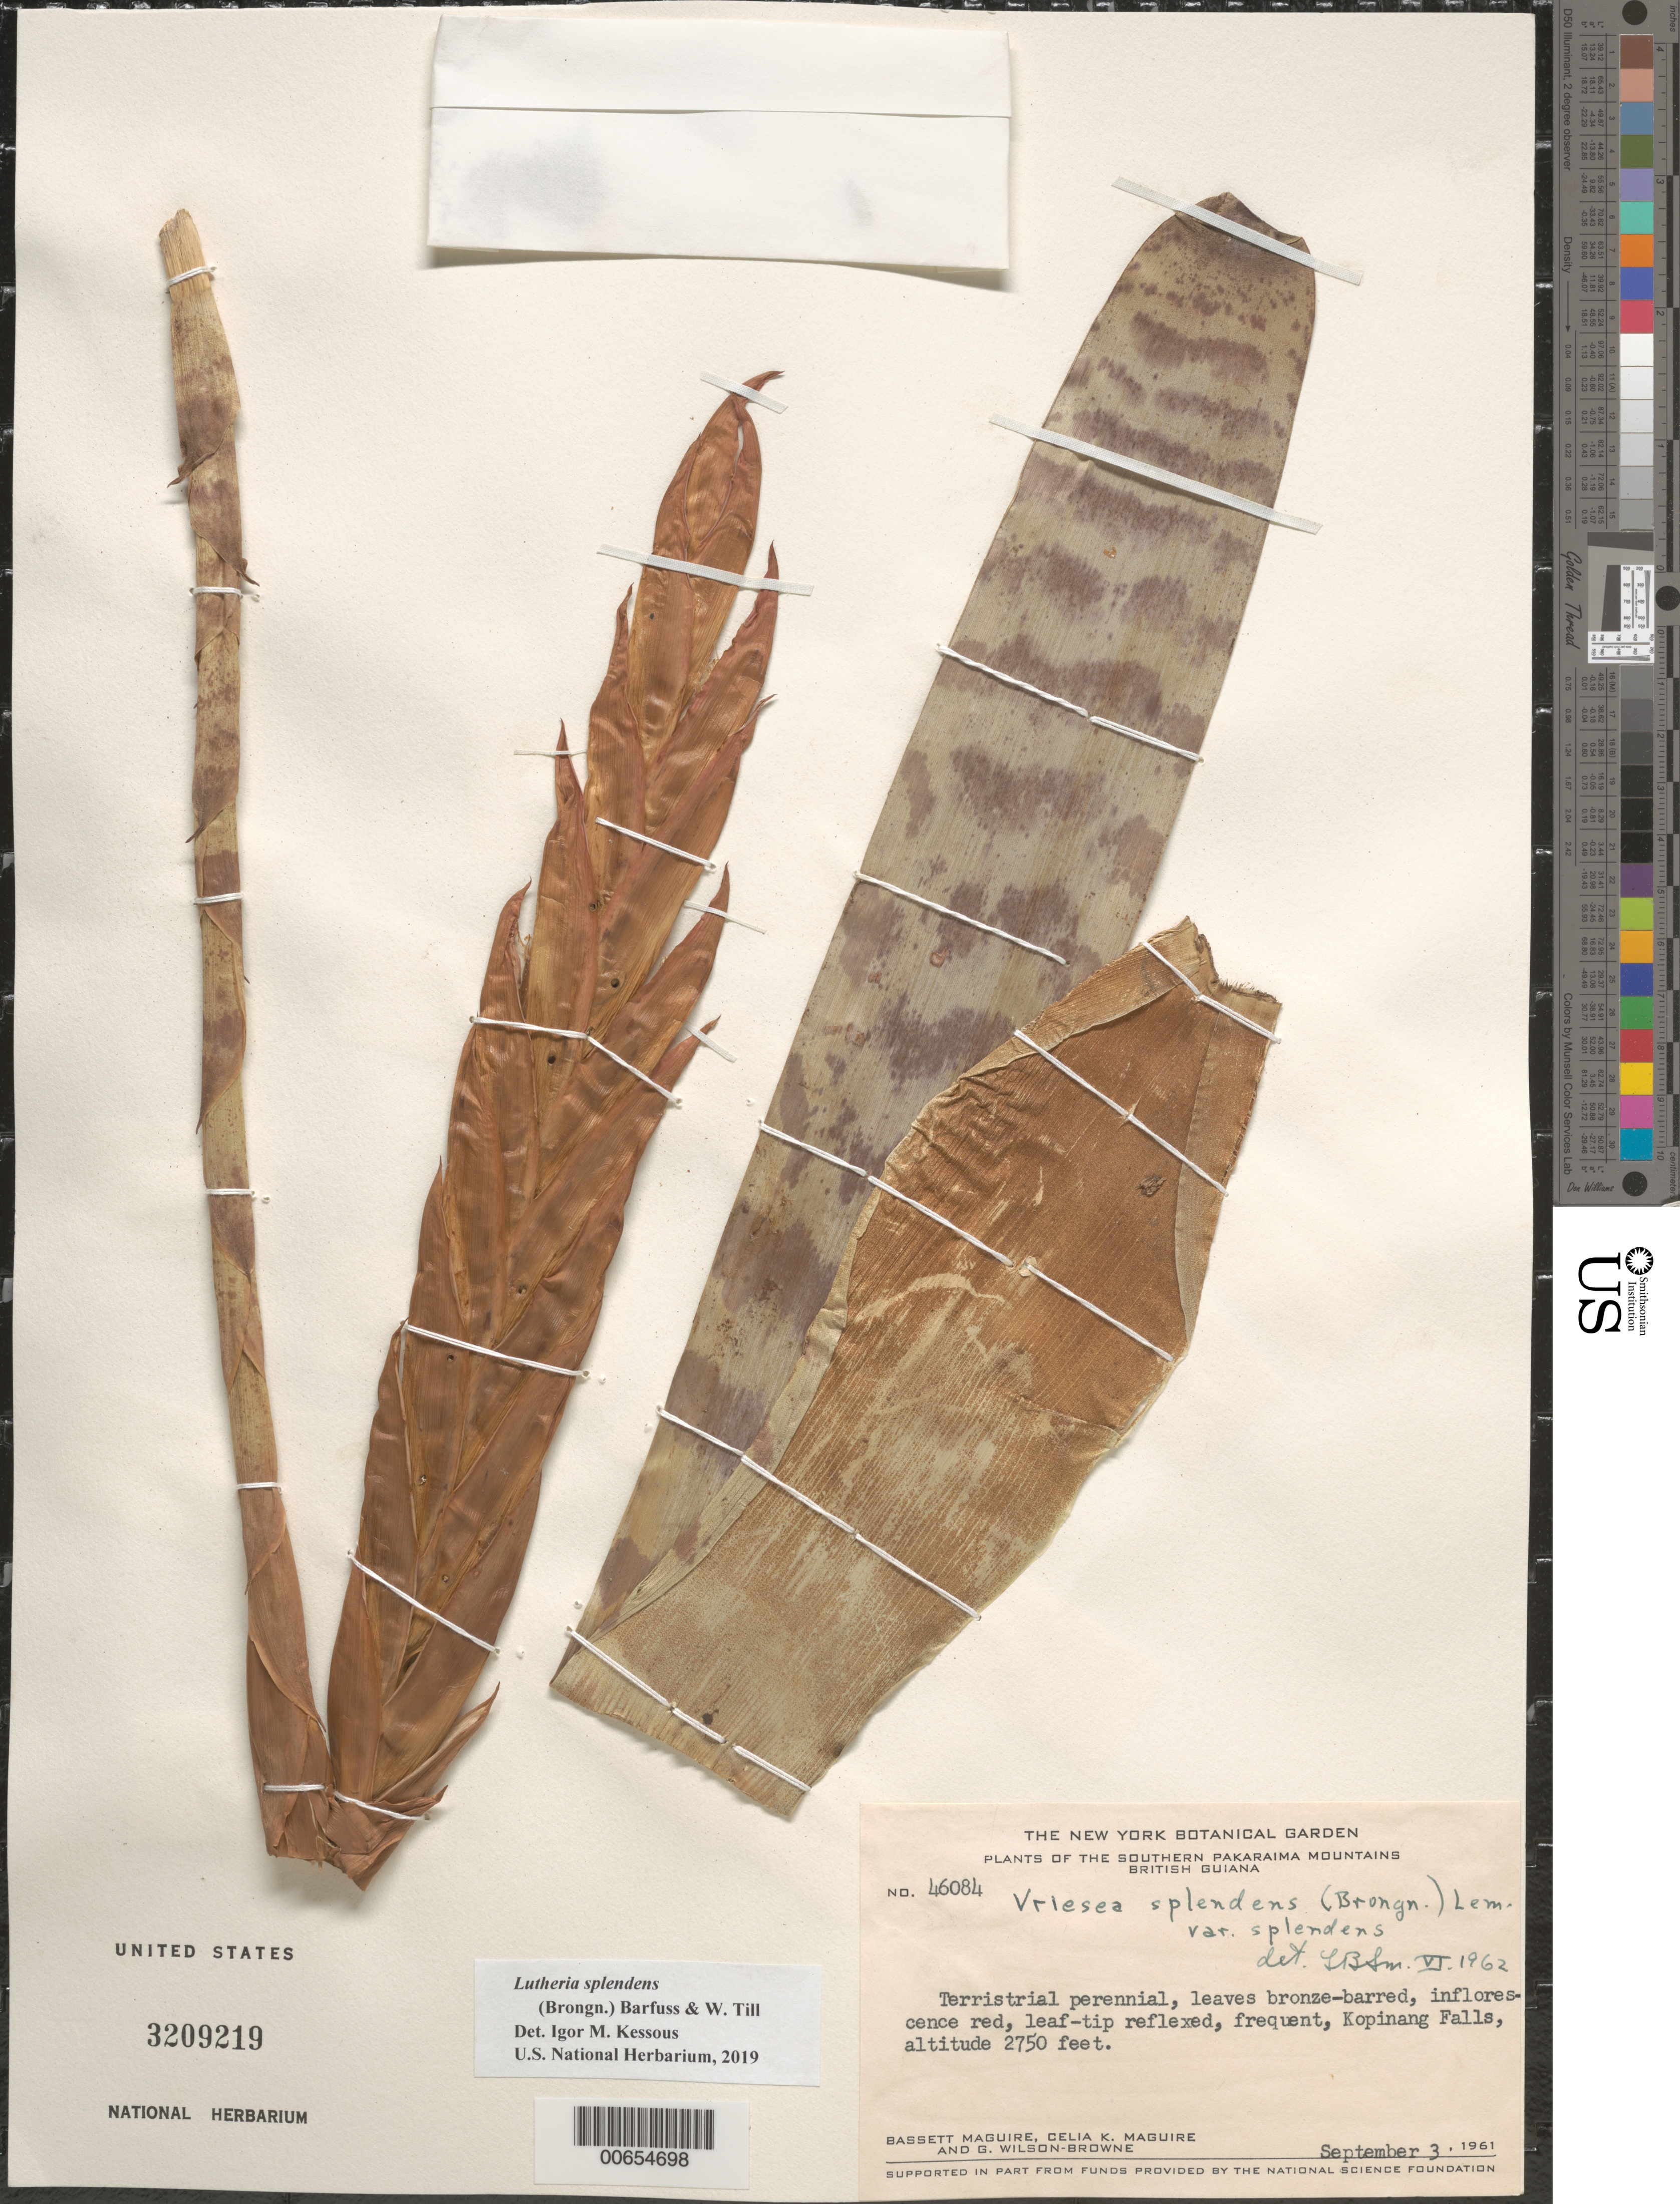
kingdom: Plantae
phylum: Tracheophyta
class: Liliopsida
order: Poales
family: Bromeliaceae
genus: Lutheria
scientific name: Lutheria splendens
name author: (Brongn.) W. Till & Barfuss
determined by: Kessous, Igor M.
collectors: B. Maguire, C. K. Maguire & G. Wilson-Browne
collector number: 46084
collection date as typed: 3-Sep-61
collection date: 1961-09-03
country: Guyana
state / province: Potaro-Siparuni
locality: Kopinang Falls, S Pakaraima Mts.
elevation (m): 838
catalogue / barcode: US 3209219